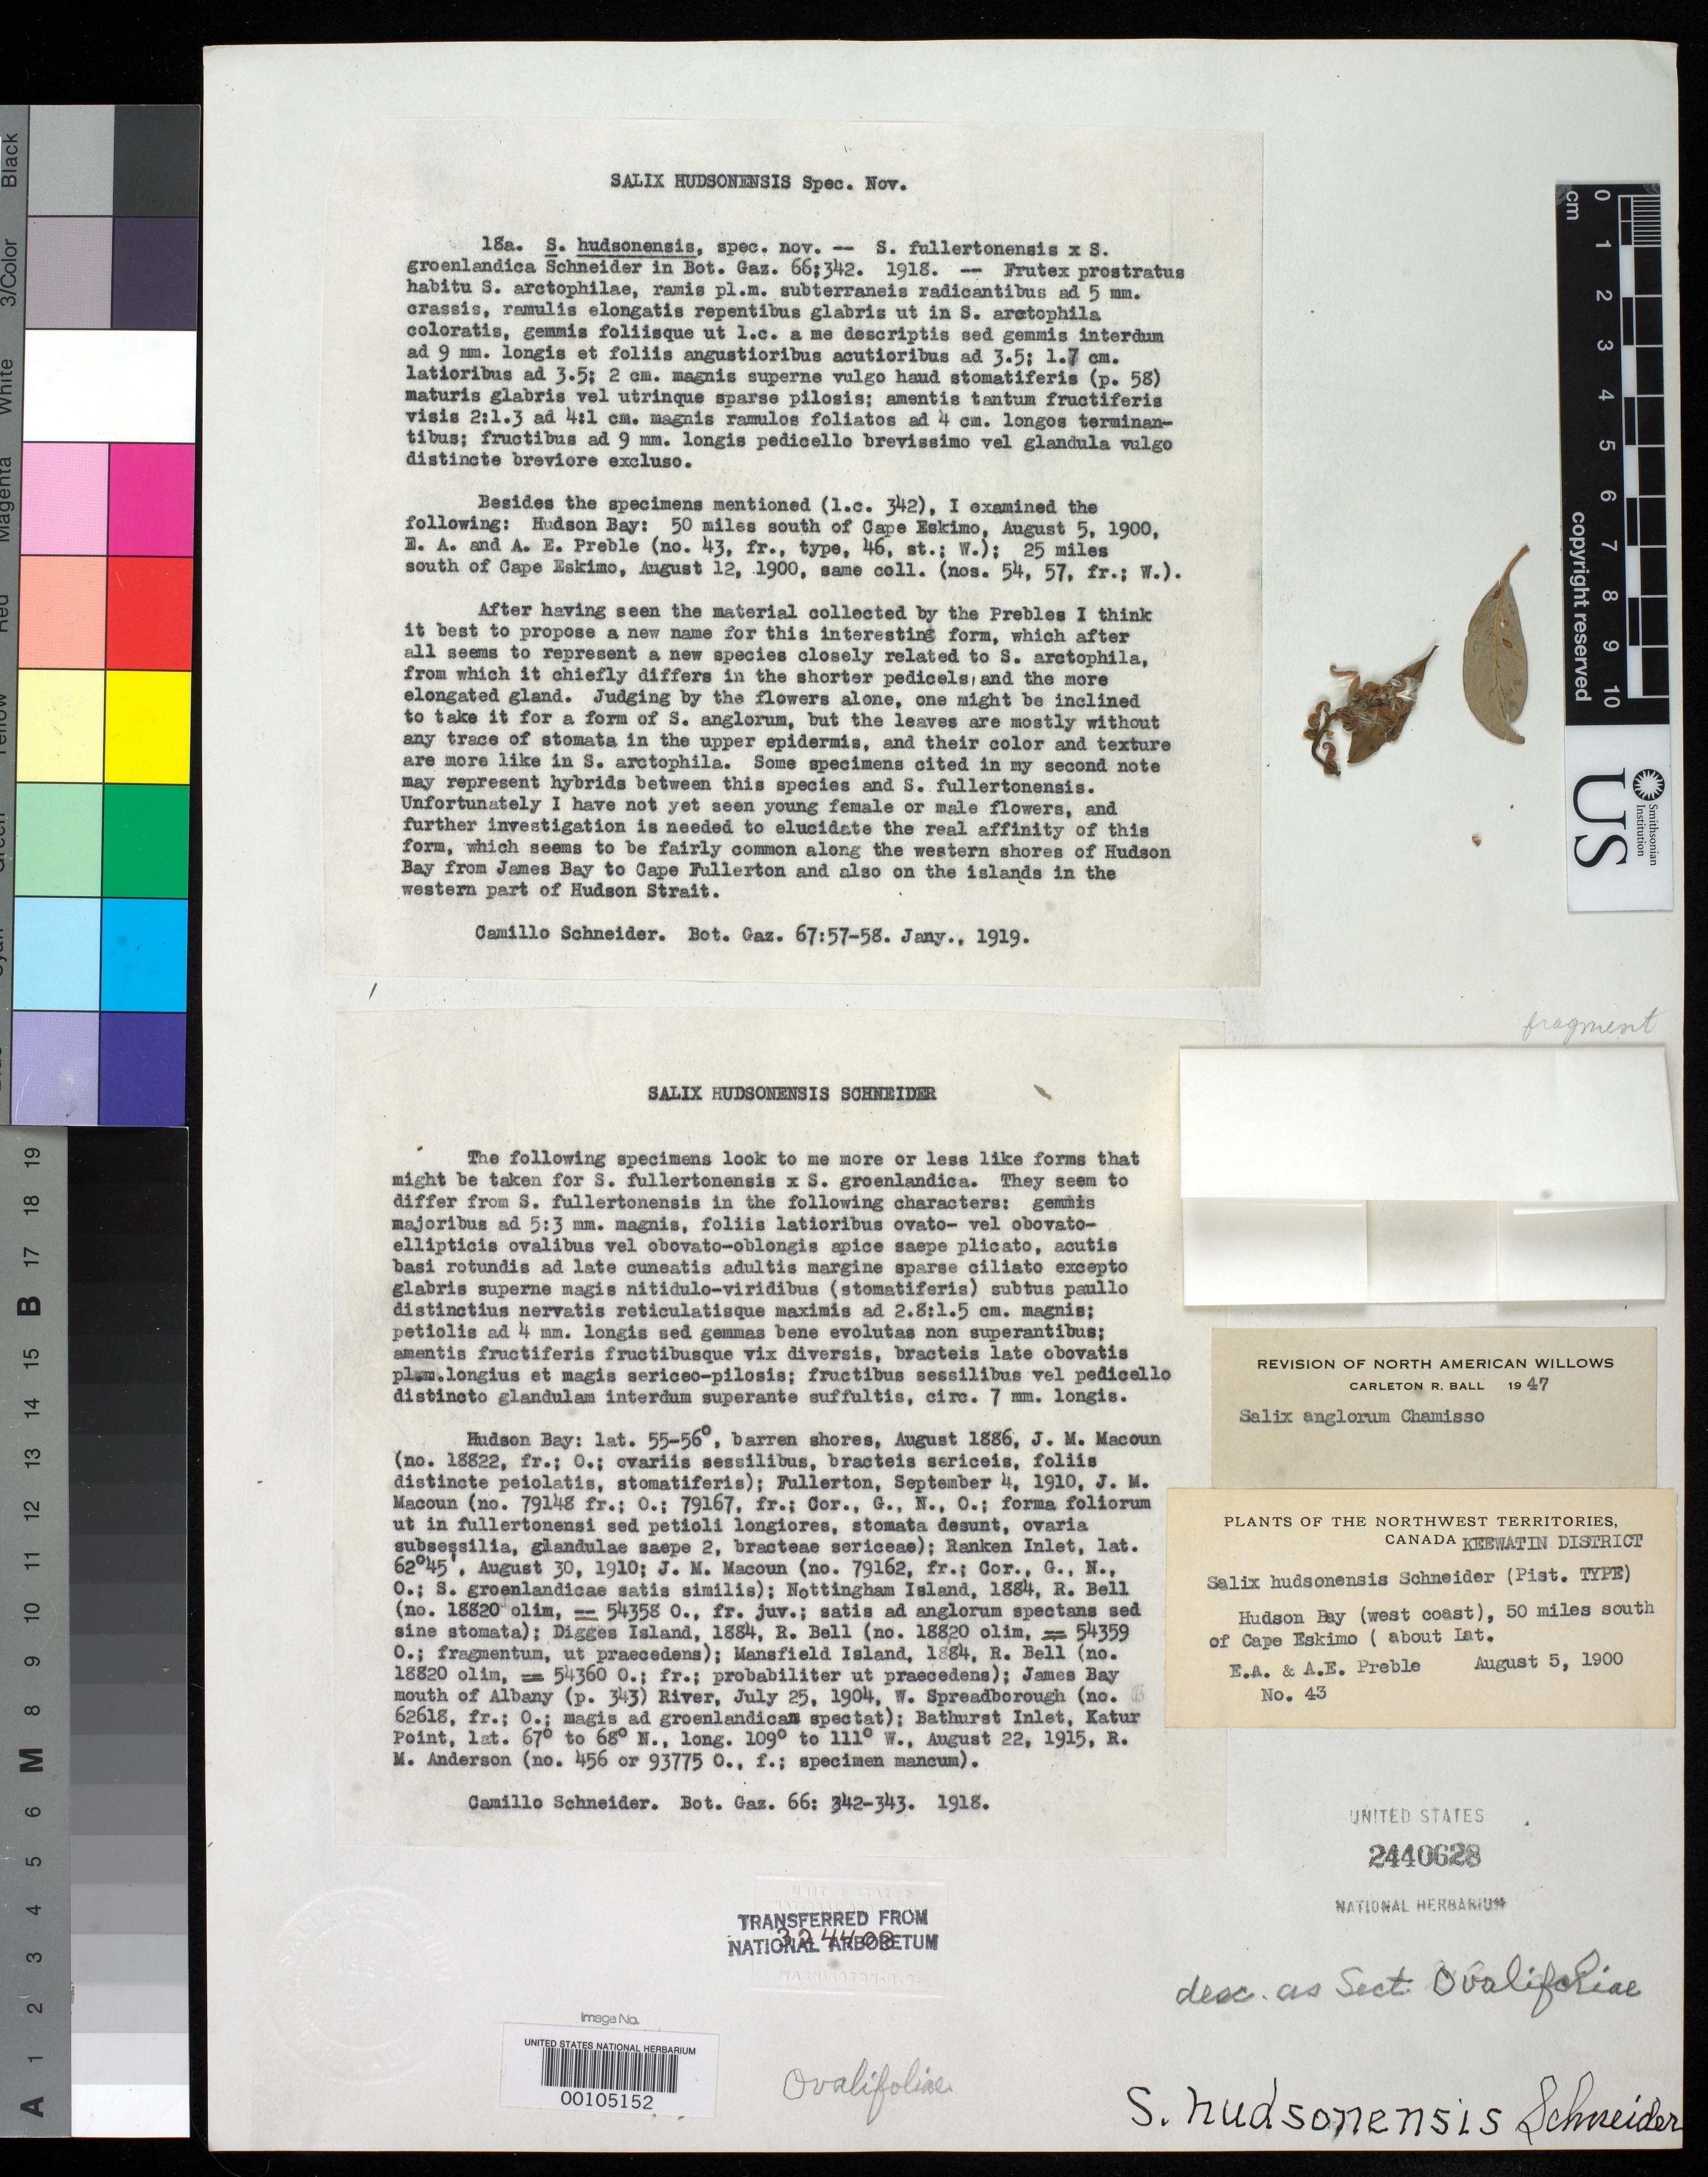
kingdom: Plantae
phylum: Tracheophyta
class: Magnoliopsida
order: Malpighiales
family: Salicaceae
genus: Salix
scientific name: Salix hudsonensis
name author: C.K. Schneid.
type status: Type Material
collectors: E. Preble & A. Preble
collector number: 43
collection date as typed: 05 Aug 1900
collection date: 1900-08-05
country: Canada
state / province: Northwest Territories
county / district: Keewatin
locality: Hudson Bay, 50 miles south of Cape Eskimo.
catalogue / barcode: US 2440628